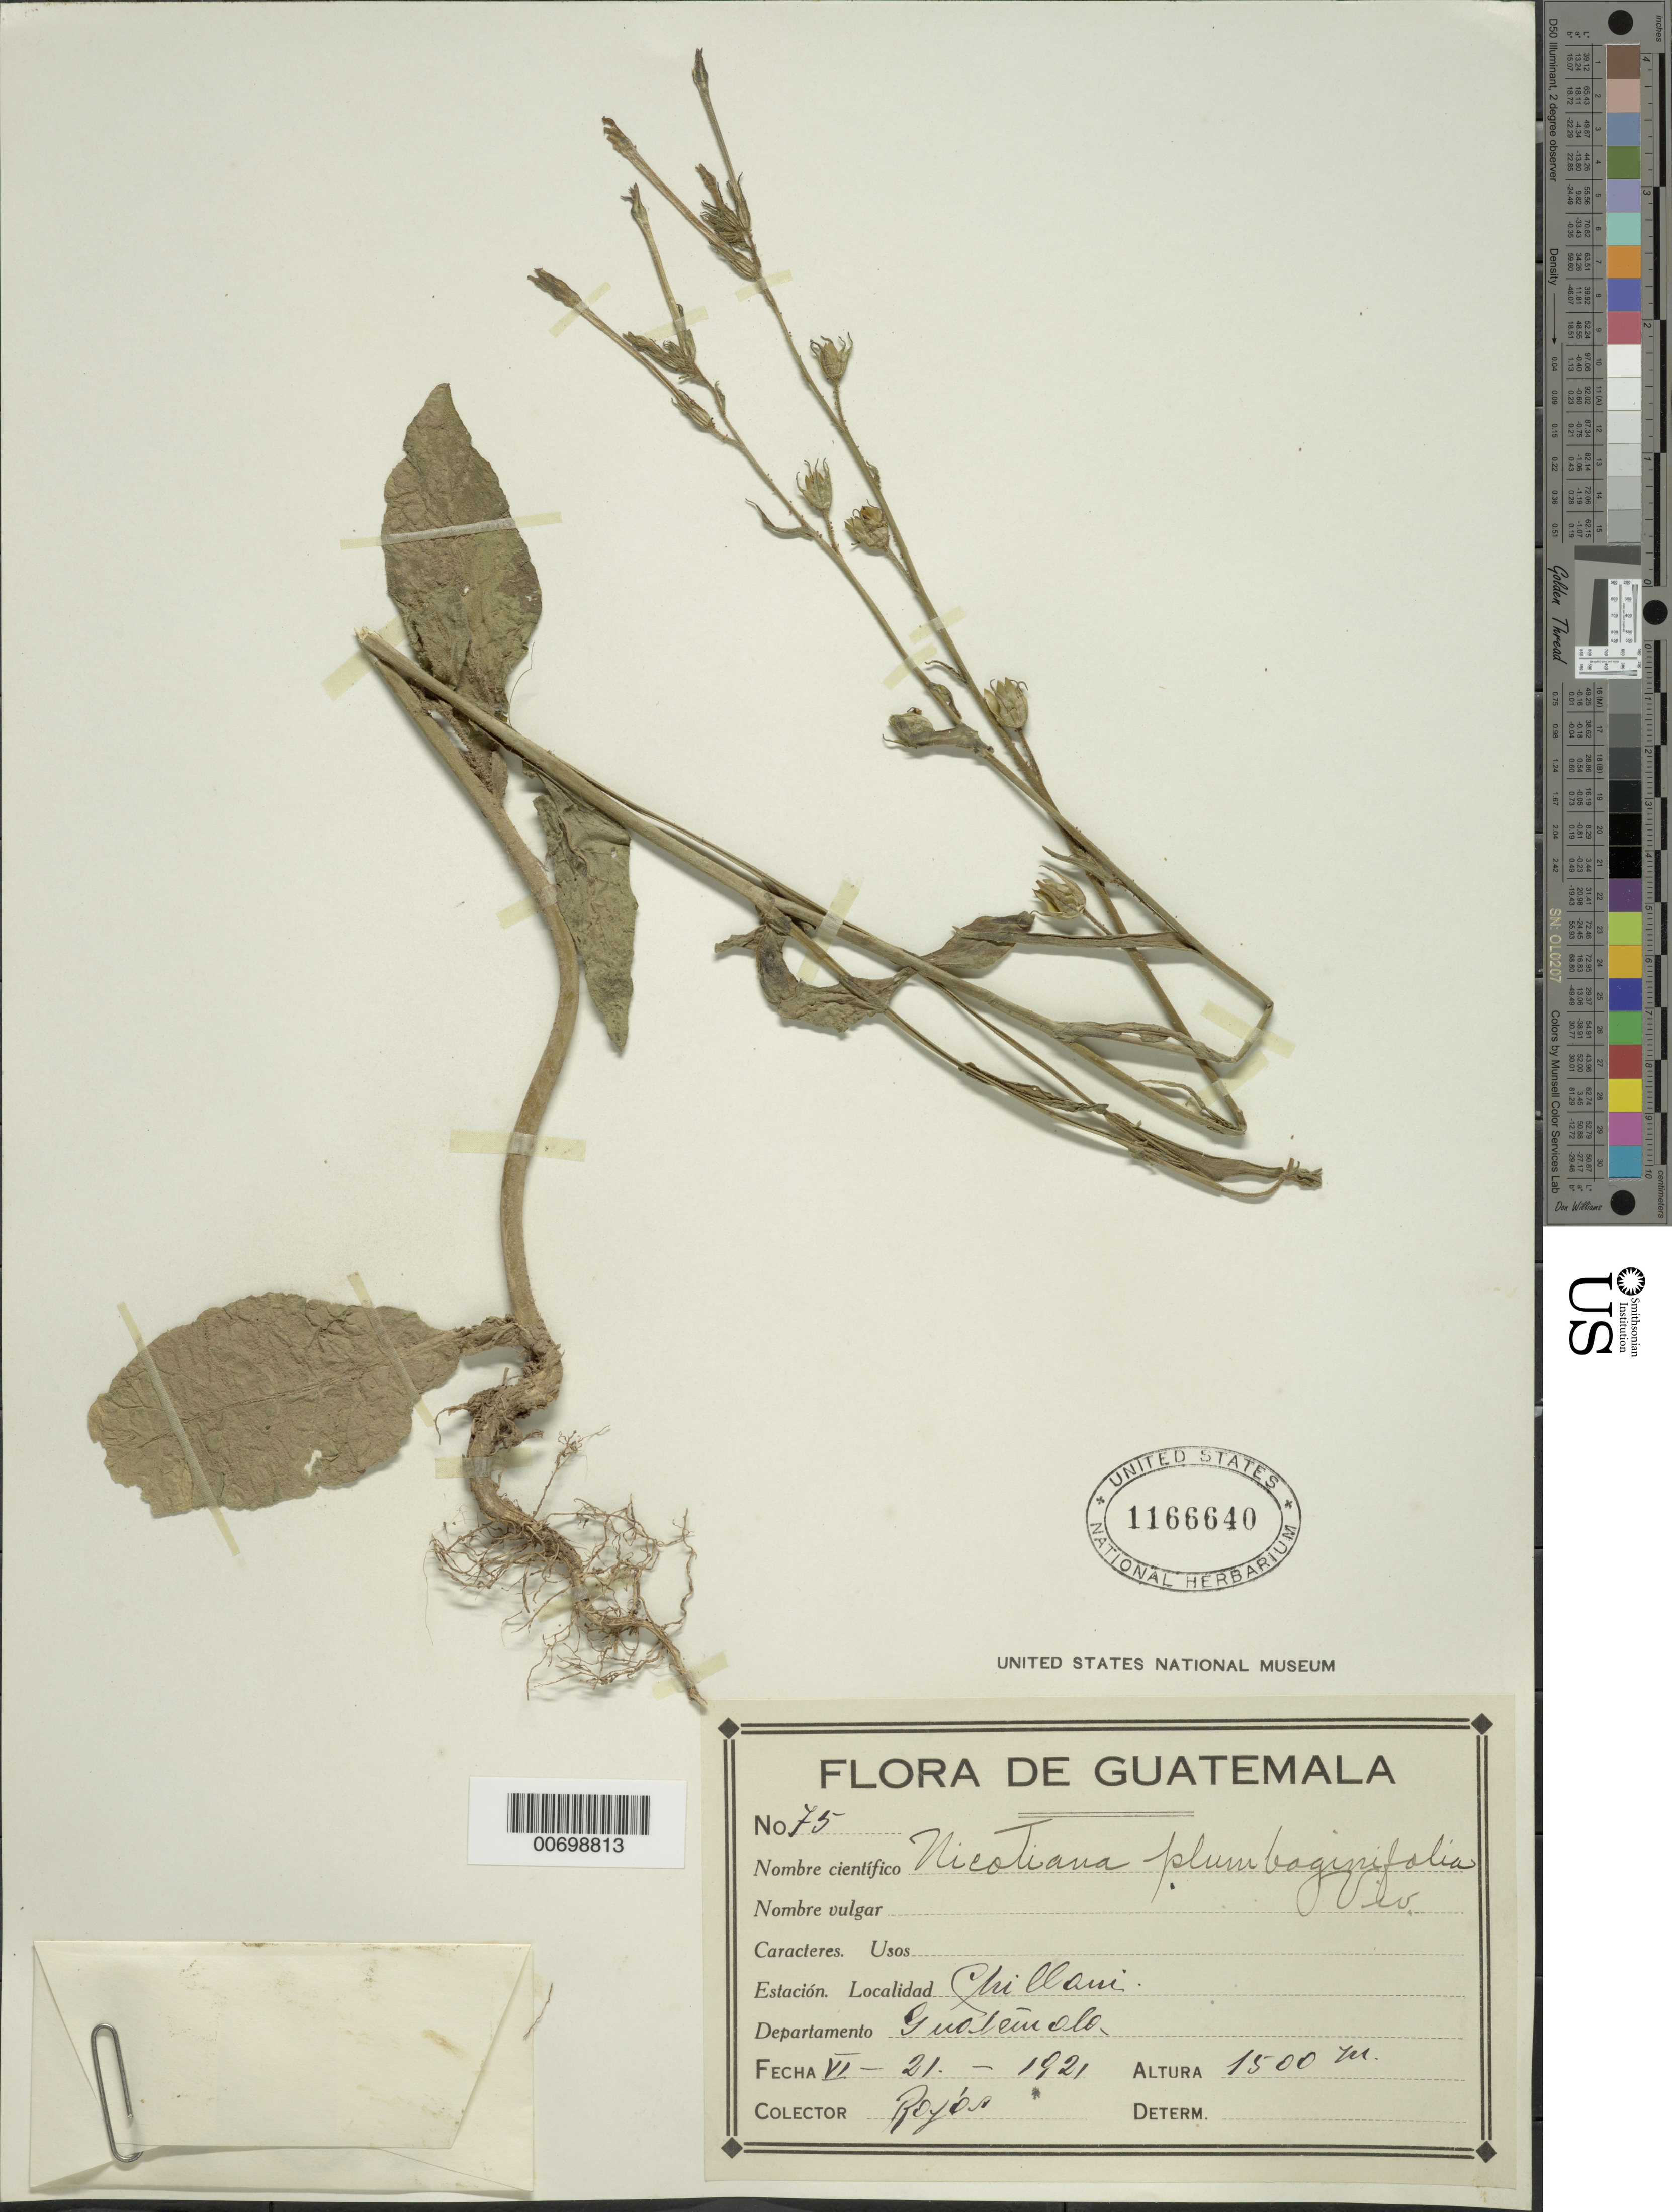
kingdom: Plantae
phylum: Tracheophyta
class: Magnoliopsida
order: Solanales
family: Solanaceae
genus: Nicotiana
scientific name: Nicotiana plumbaginifolia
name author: Viv.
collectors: U. Rojas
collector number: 75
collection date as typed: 21 Jun 1921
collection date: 1921-06-21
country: Guatemala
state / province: Guatemala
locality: Chillani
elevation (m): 1500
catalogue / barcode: US 1166640